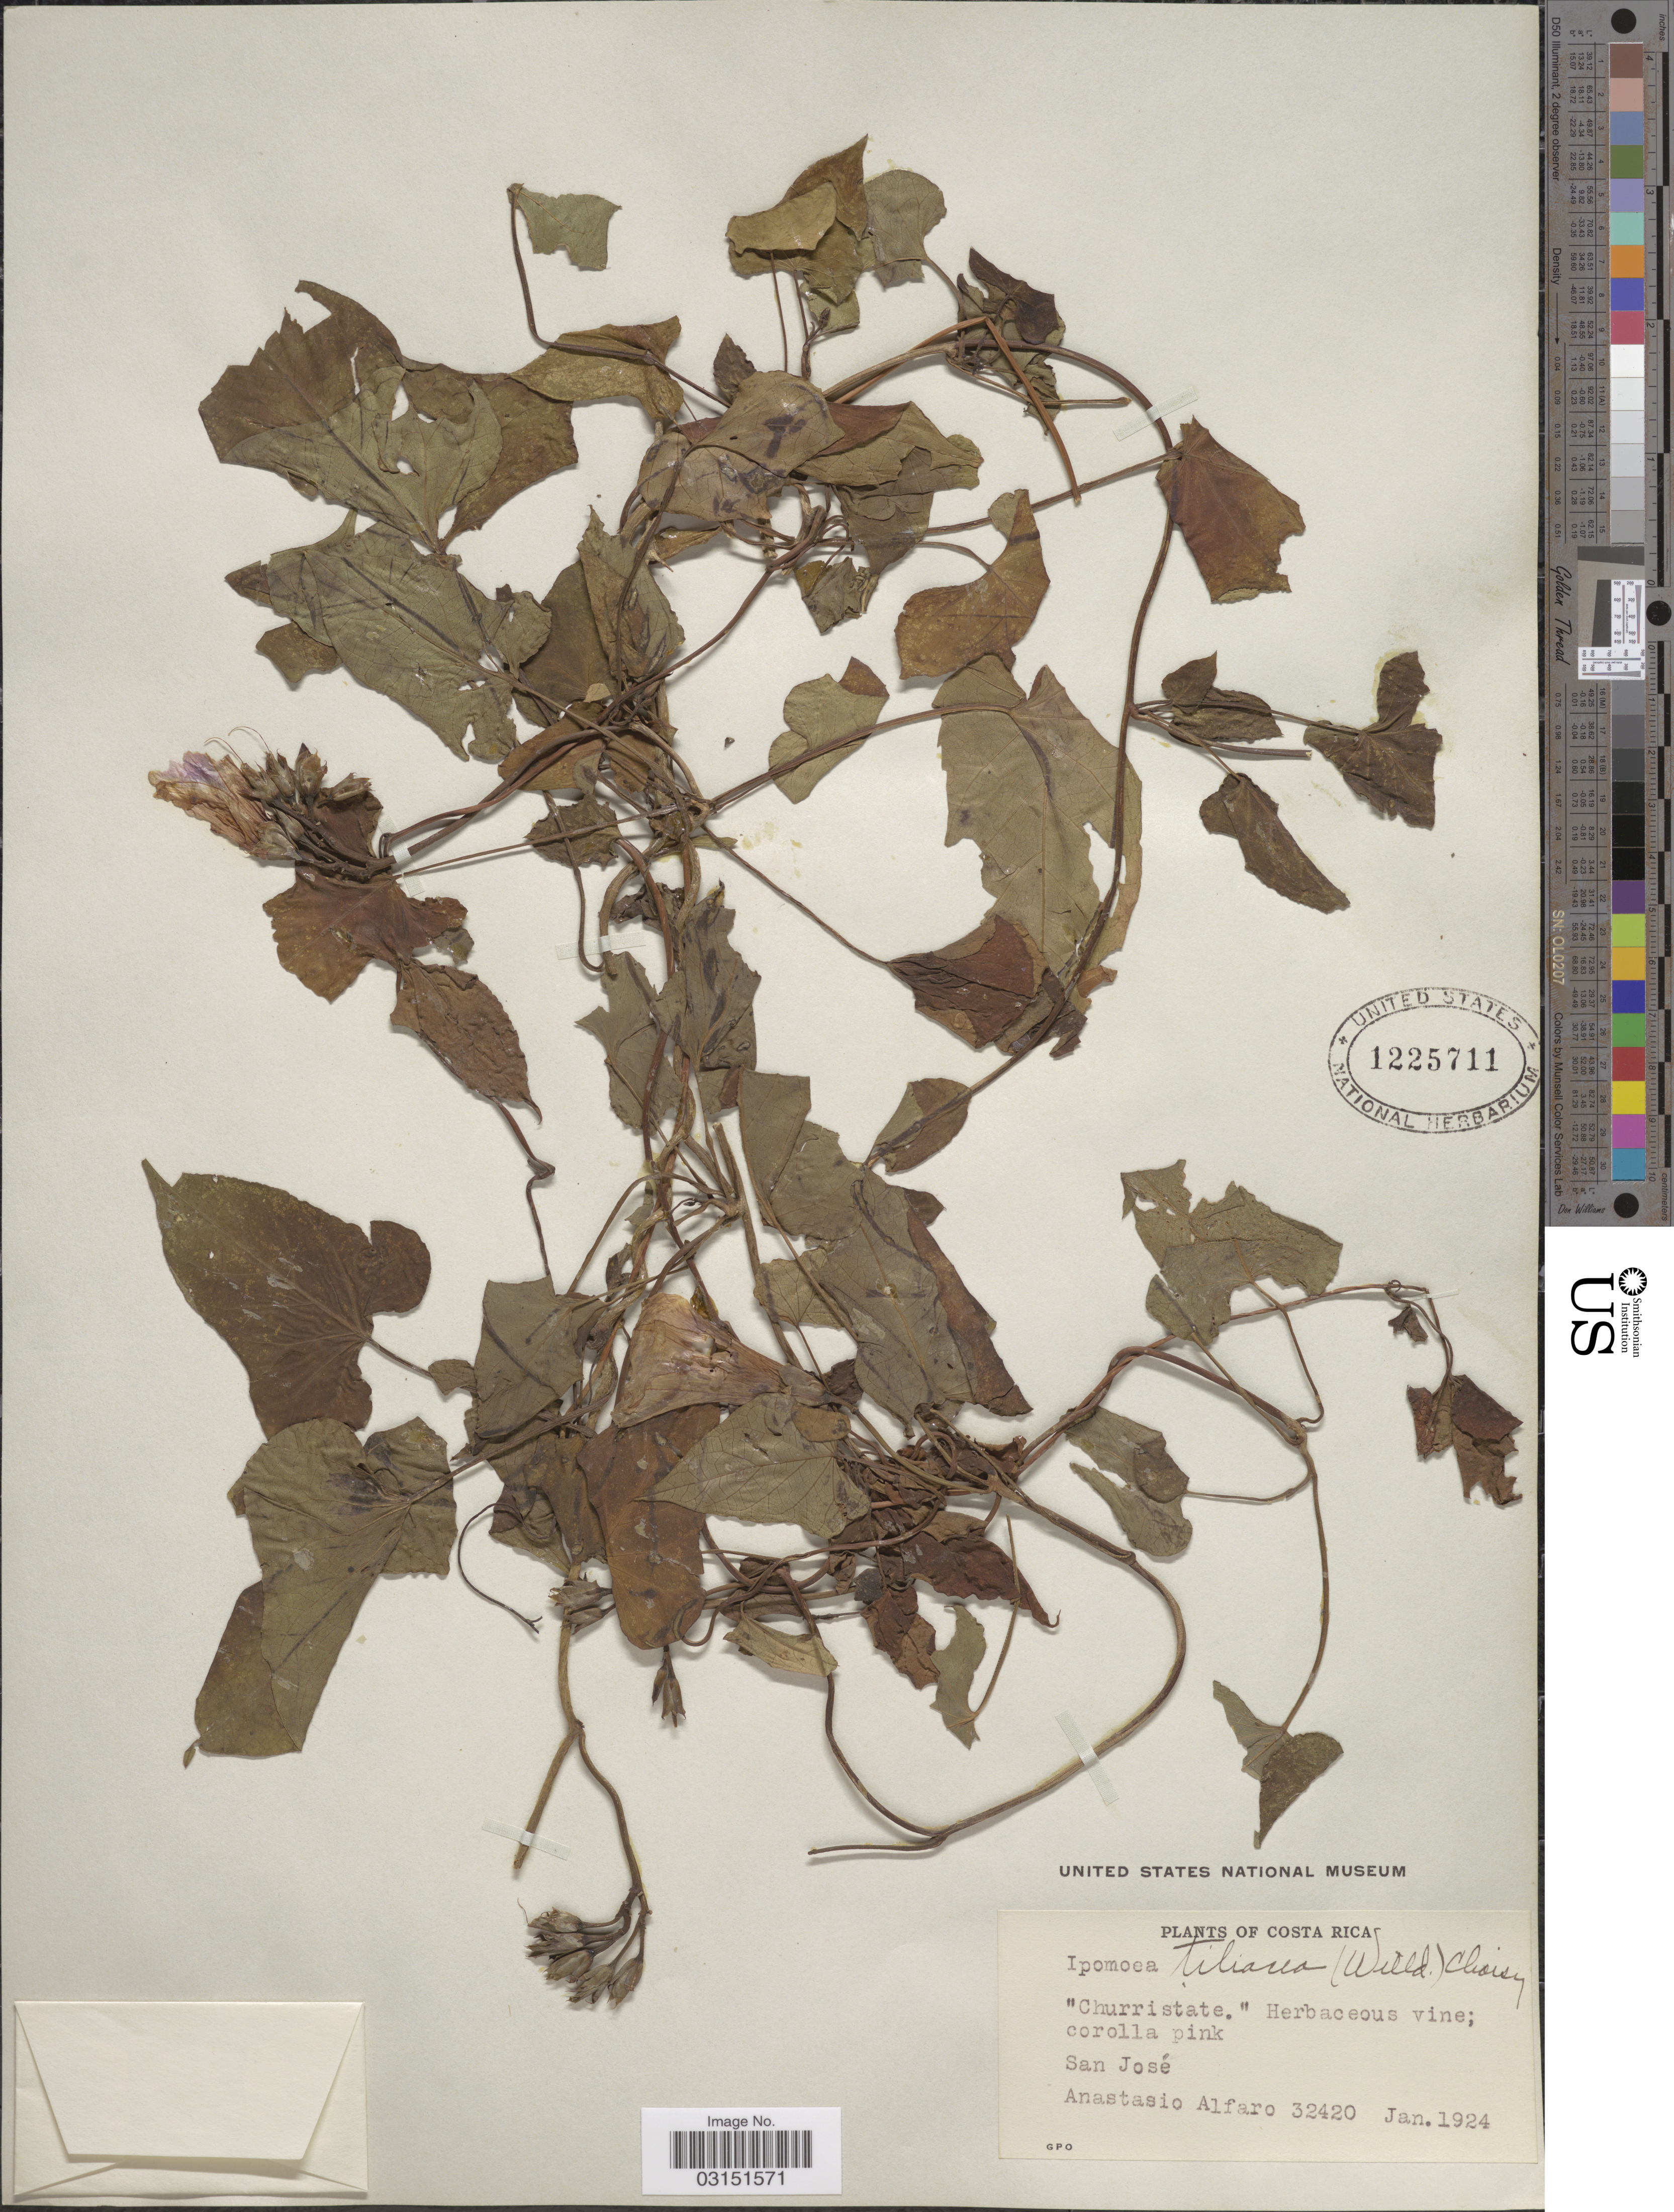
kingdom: Plantae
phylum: Tracheophyta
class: Magnoliopsida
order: Solanales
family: Convolvulaceae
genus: Ipomoea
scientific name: Ipomoea tiliacea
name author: (Willd.) Choisy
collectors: A. Alfaro Gonzalez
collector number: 32420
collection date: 1924-01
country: Costa Rica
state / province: San José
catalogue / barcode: US 1225711